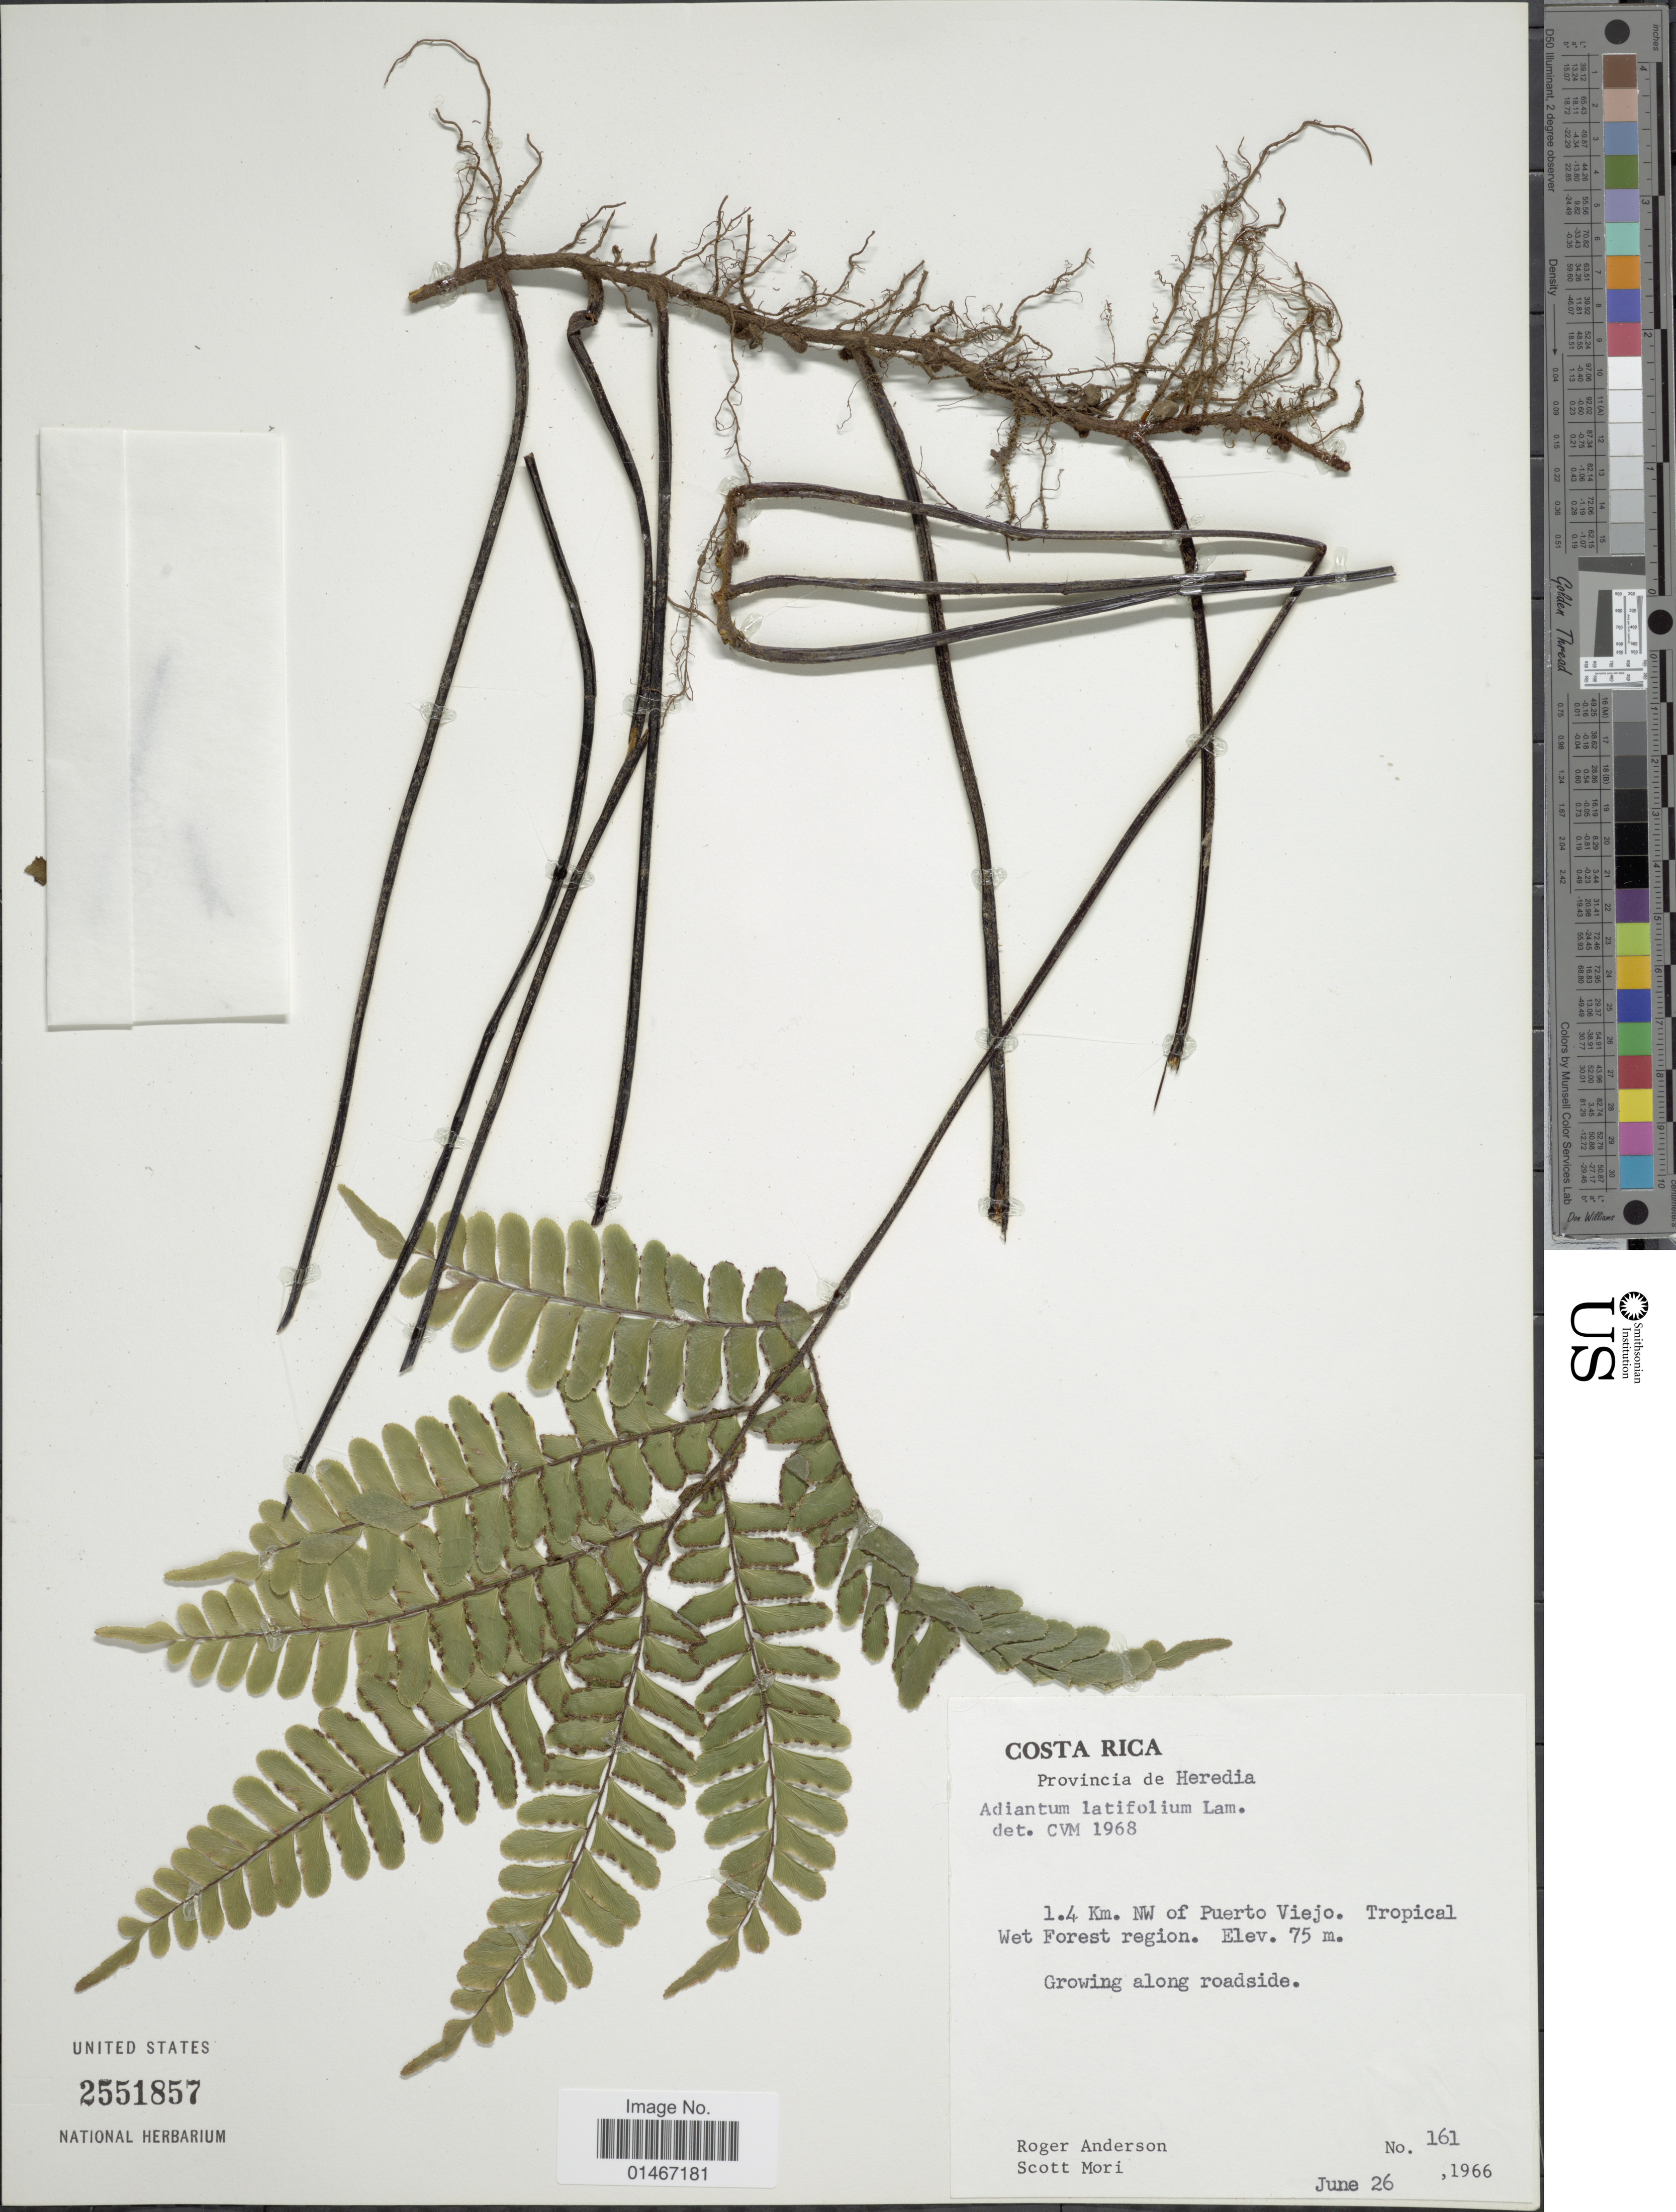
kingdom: Plantae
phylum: Tracheophyta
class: Polypodiopsida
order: Polypodiales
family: Pteridaceae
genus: Adiantum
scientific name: Adiantum latifolium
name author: Lam.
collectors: R. A. Anderson & S. Mori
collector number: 161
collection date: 1966-06-26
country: Costa Rica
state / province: Heredia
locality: Provincia de Heredia. 1.4 Km. NW of Puerto Viejo. Tropical Wet Forest region. Growing along roadside.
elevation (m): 75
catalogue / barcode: US 2551857